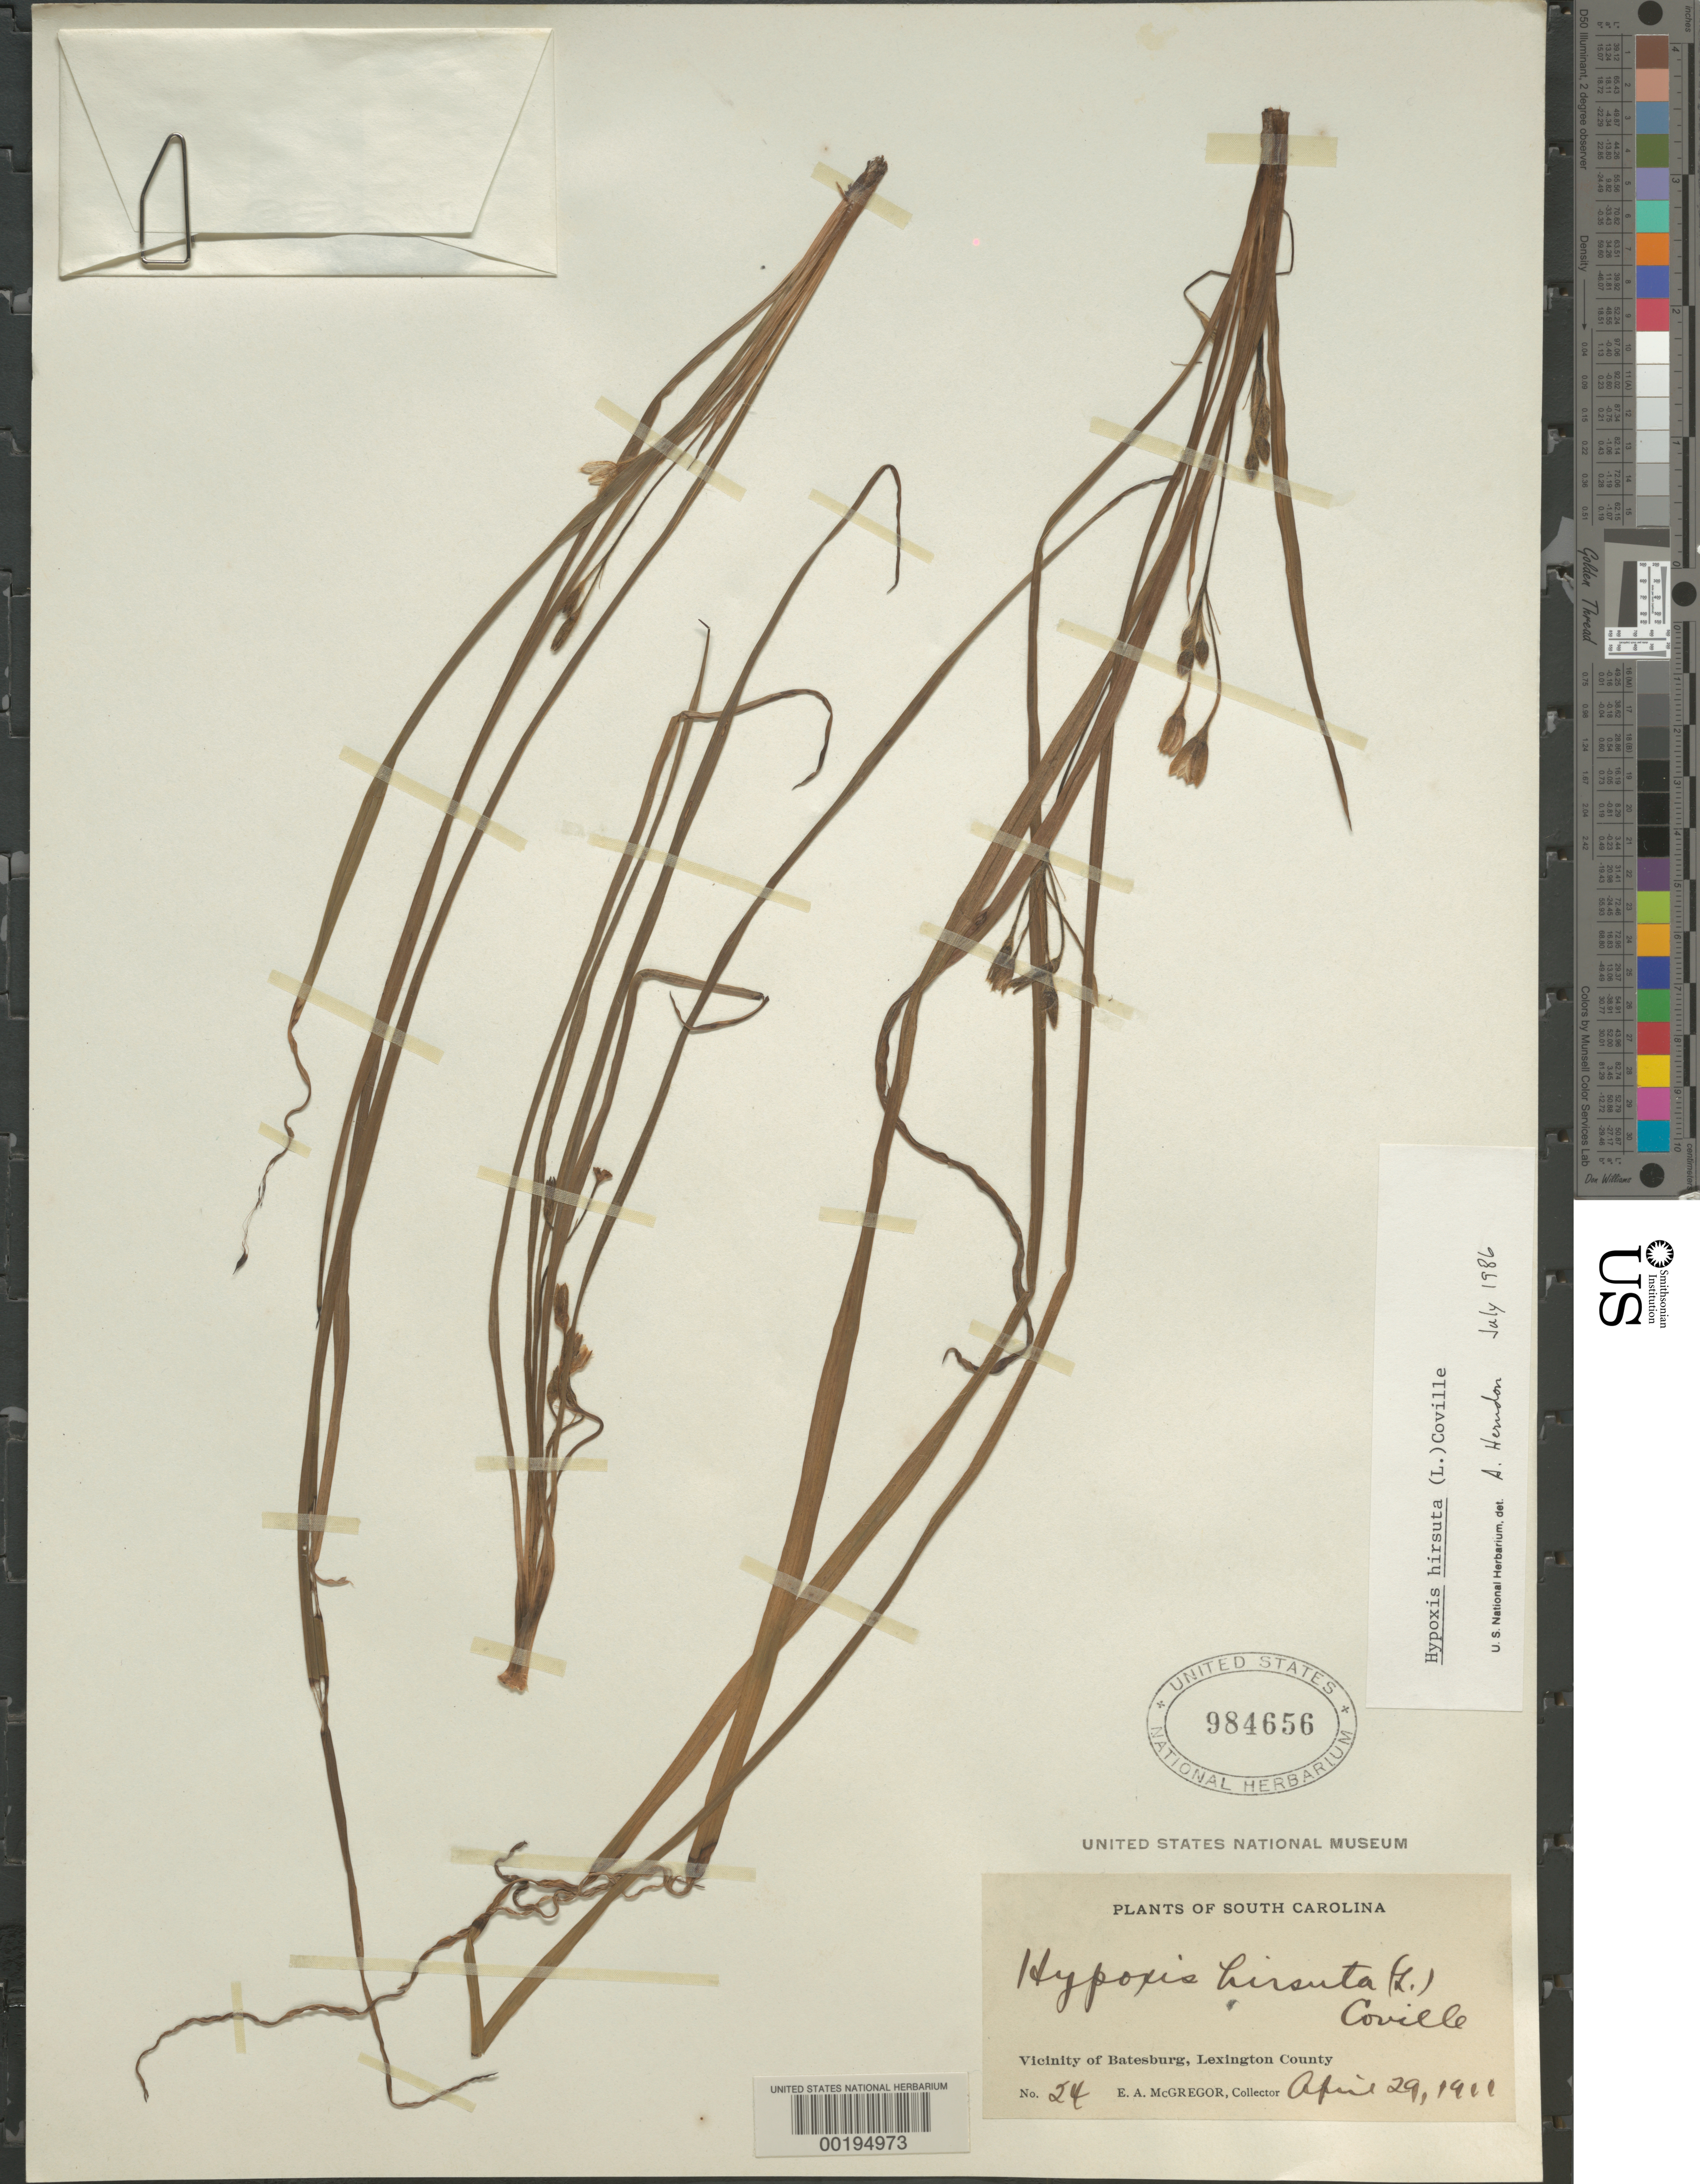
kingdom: Plantae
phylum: Tracheophyta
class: Liliopsida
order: Asparagales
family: Hypoxidaceae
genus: Hypoxis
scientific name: Hypoxis hirsuta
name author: (L.) Coville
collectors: E. A. McGregor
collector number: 24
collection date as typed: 29 Apr 1911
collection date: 1911-04-29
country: United States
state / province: South Carolina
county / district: Lexington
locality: Vicinity of batesburg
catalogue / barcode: US 984656